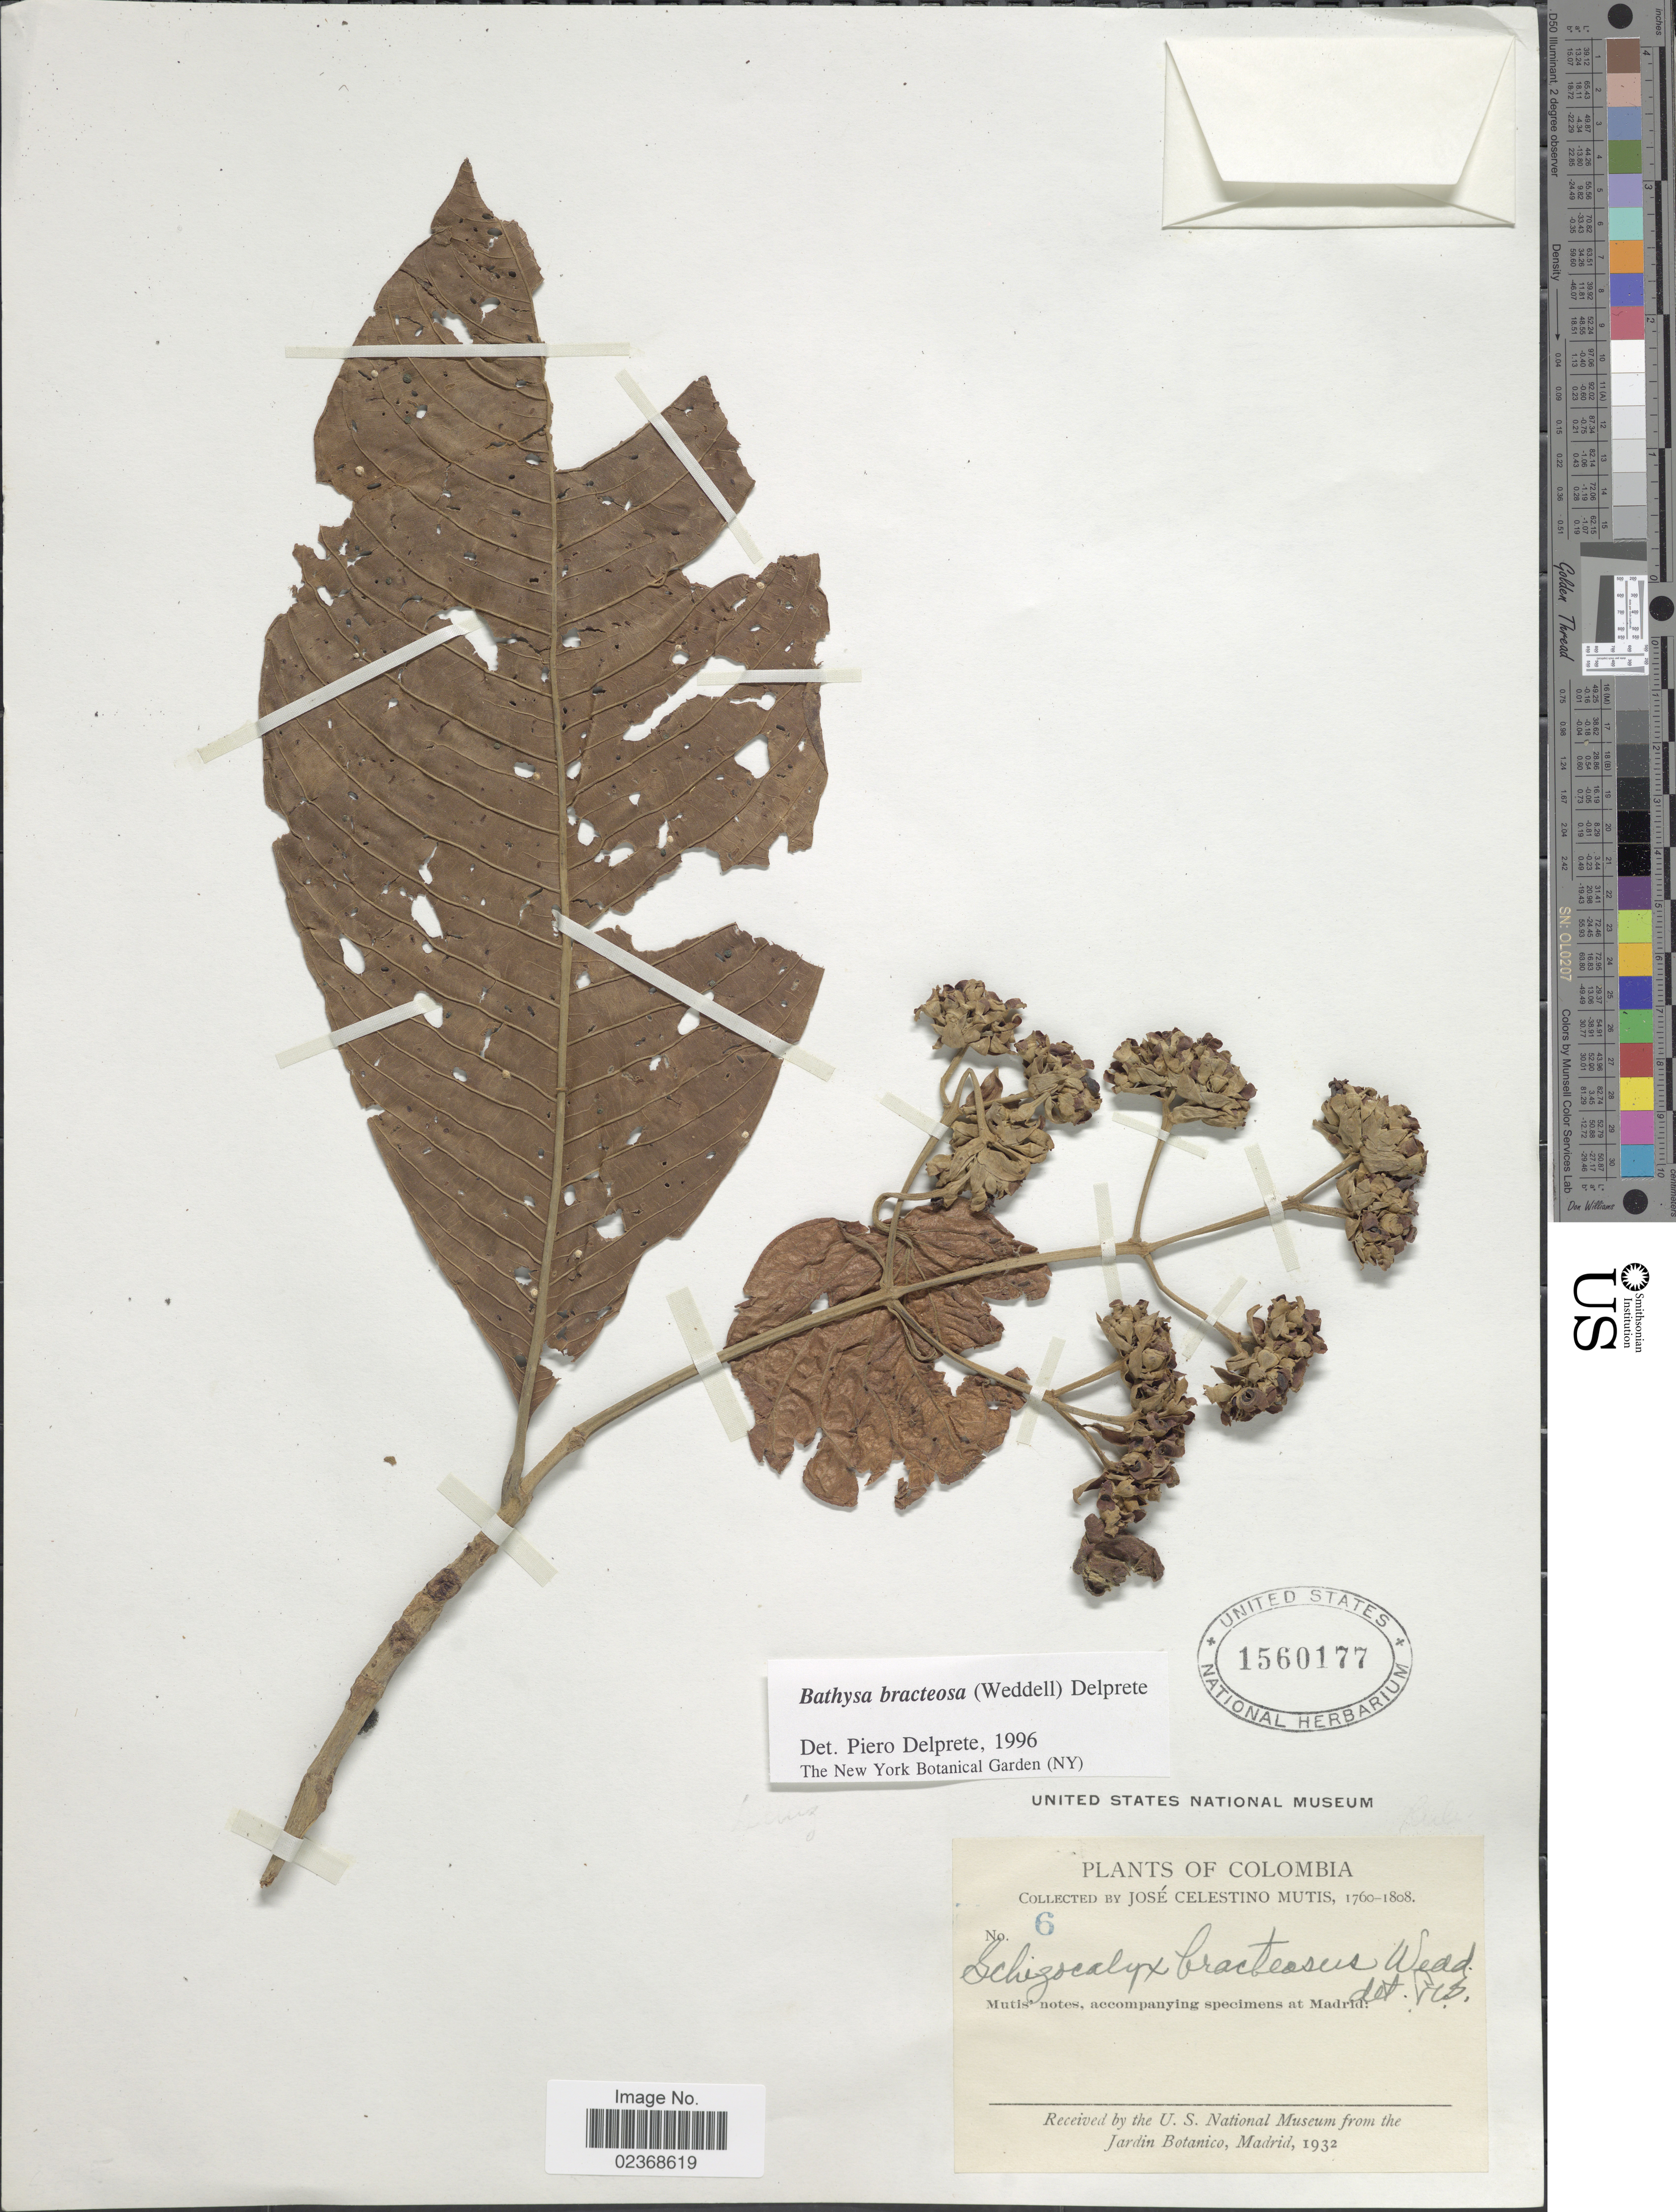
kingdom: Plantae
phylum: Tracheophyta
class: Magnoliopsida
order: Gentianales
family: Rubiaceae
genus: Schizocalyx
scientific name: Schizocalyx bracteosus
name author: Wedd.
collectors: J. C. B. Mutis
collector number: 6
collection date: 1760/1808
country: Colombia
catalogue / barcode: US 1560177